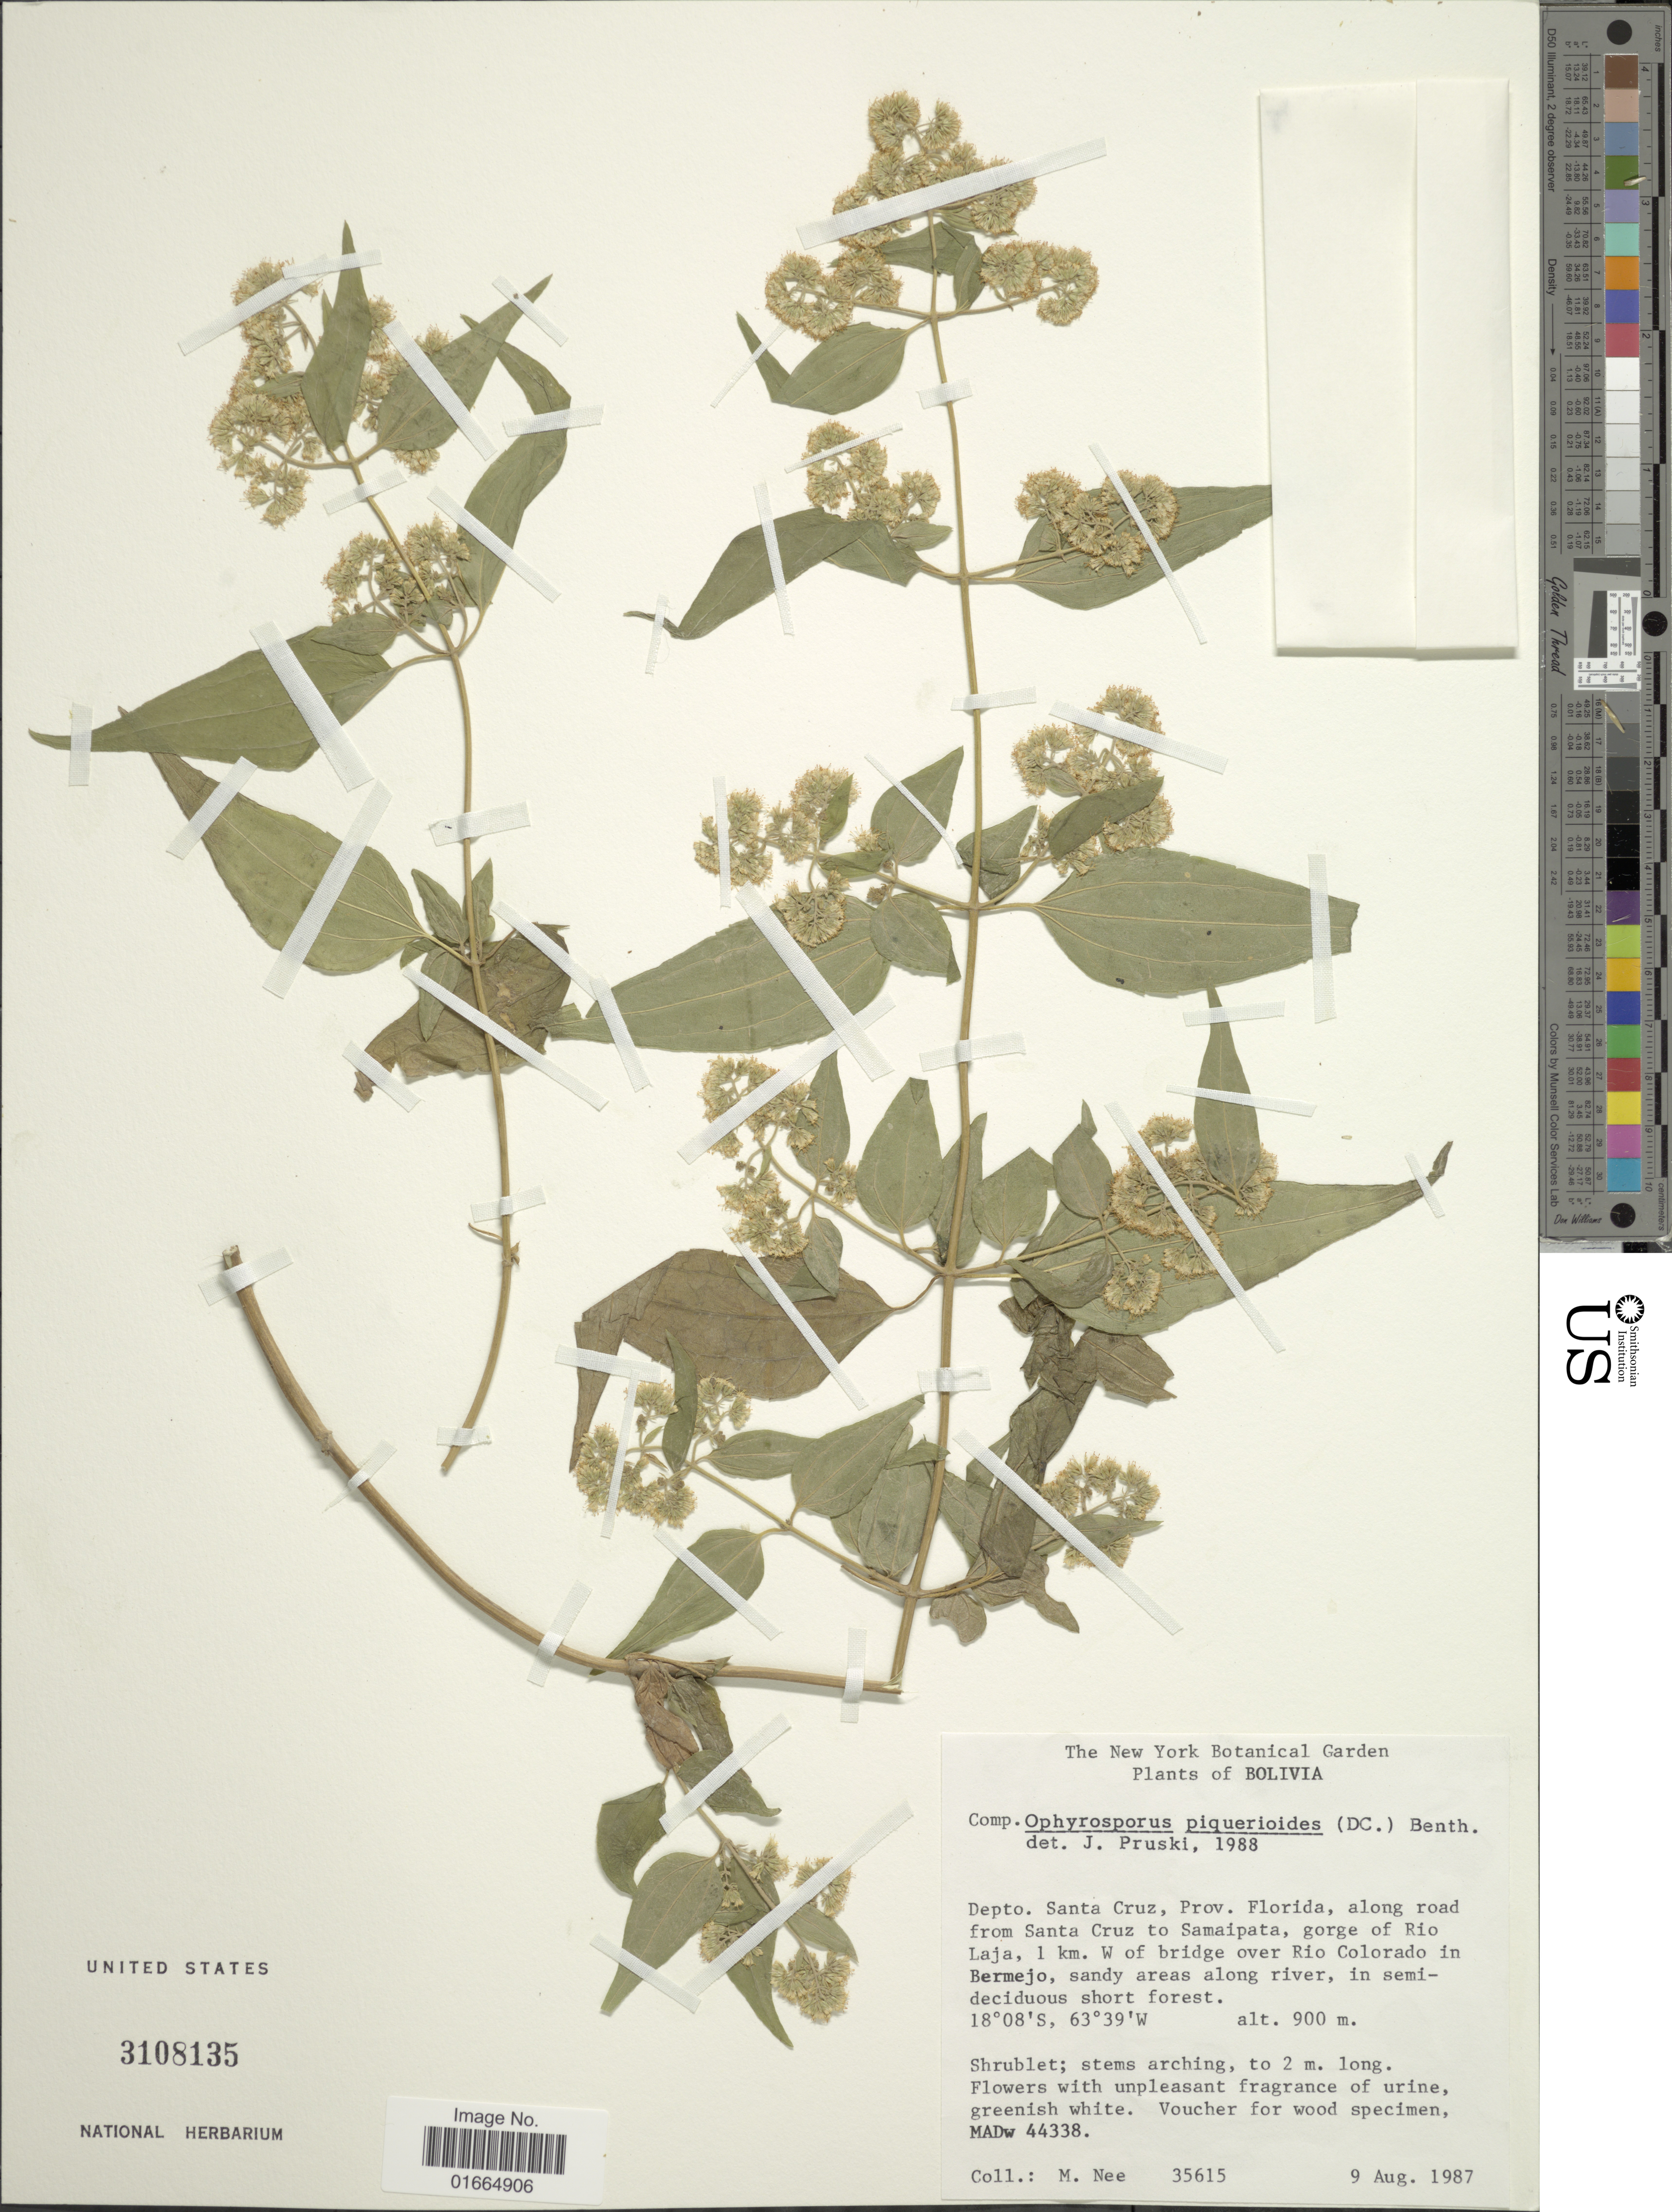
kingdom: Plantae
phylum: Tracheophyta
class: Magnoliopsida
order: Asterales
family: Asteraceae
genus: Ophryosporus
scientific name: Ophryosporus piquerioides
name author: (DC.) Benth. ex Baker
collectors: M. Nee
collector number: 35615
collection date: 1987-08-09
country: Bolivia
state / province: Santa Cruz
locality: Depto. Santa Cruz, Prov. Florida, along road from Santa Cruz to Samaipata, gorge of Rio Laja, 1 km. W of bridge over Rio Colorado in Bermejo, sandy areas along river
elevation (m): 900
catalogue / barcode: US 3108135